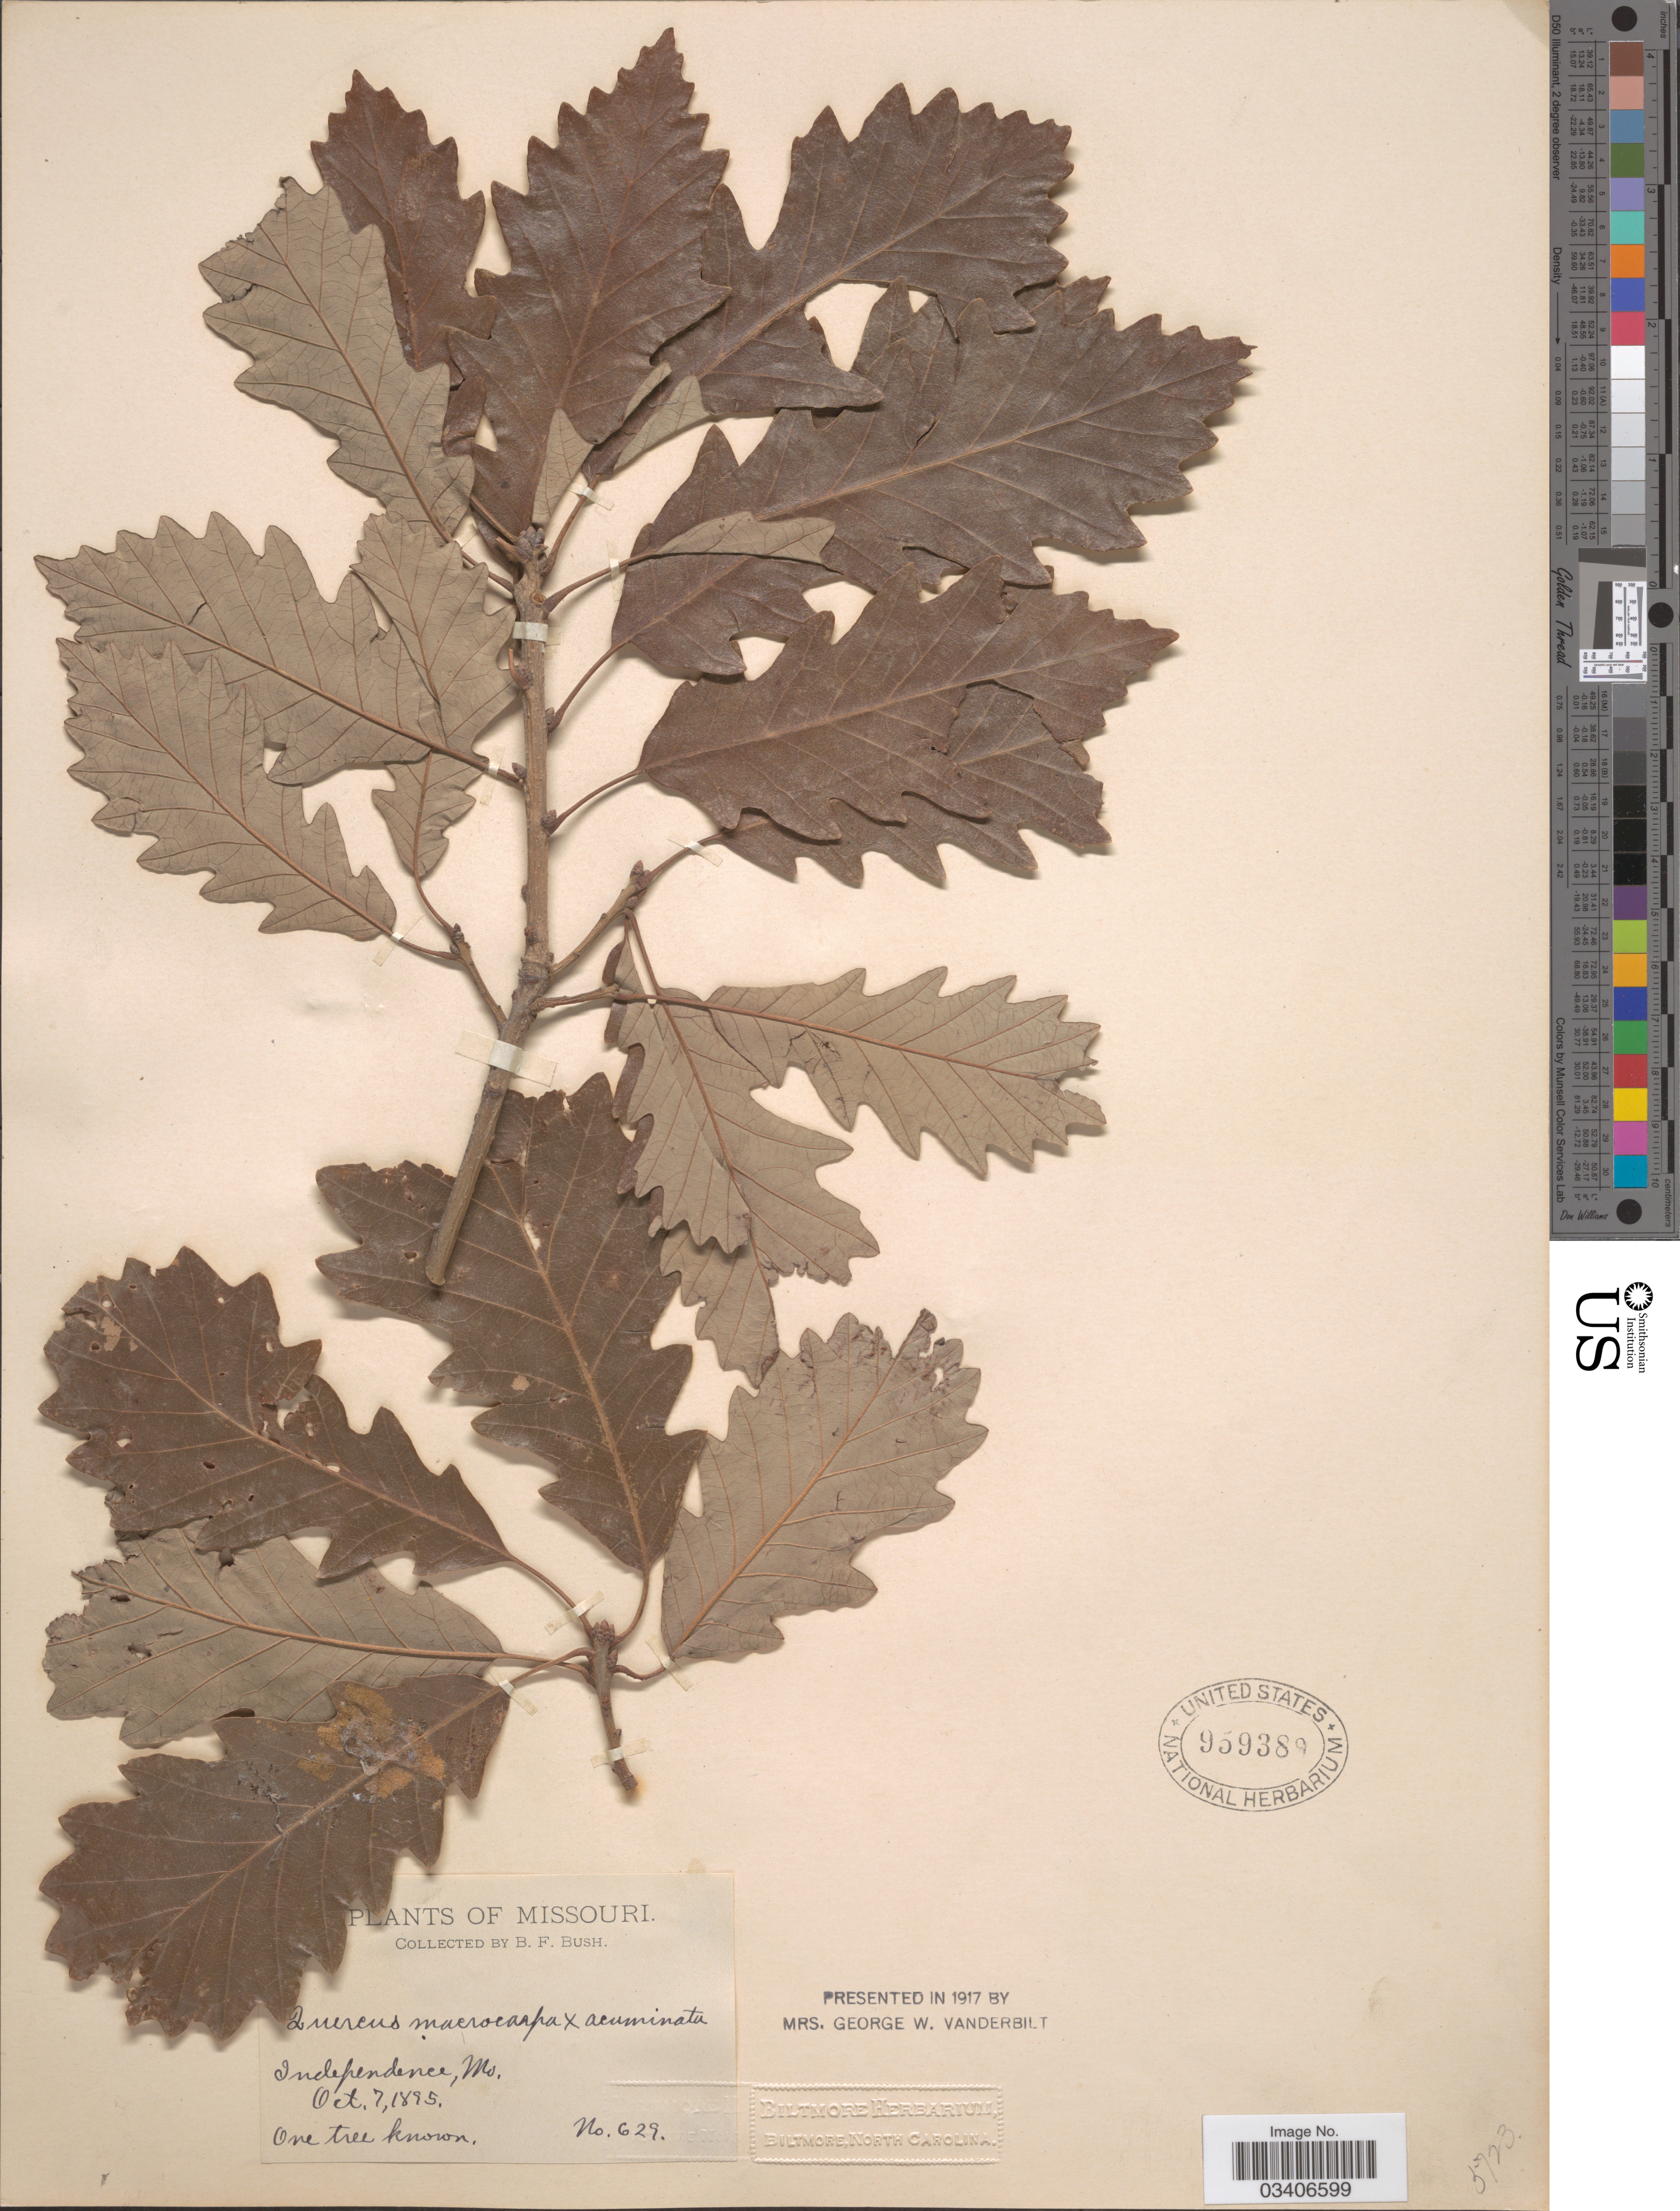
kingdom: Plantae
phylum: Tracheophyta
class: Magnoliopsida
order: Fagales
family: Fagaceae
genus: Quercus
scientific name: Quercus macrocarpa x Q. acuminata Roxb.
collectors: B. F. Bush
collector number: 629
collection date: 1895-10-07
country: United States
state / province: Missouri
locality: Independence.